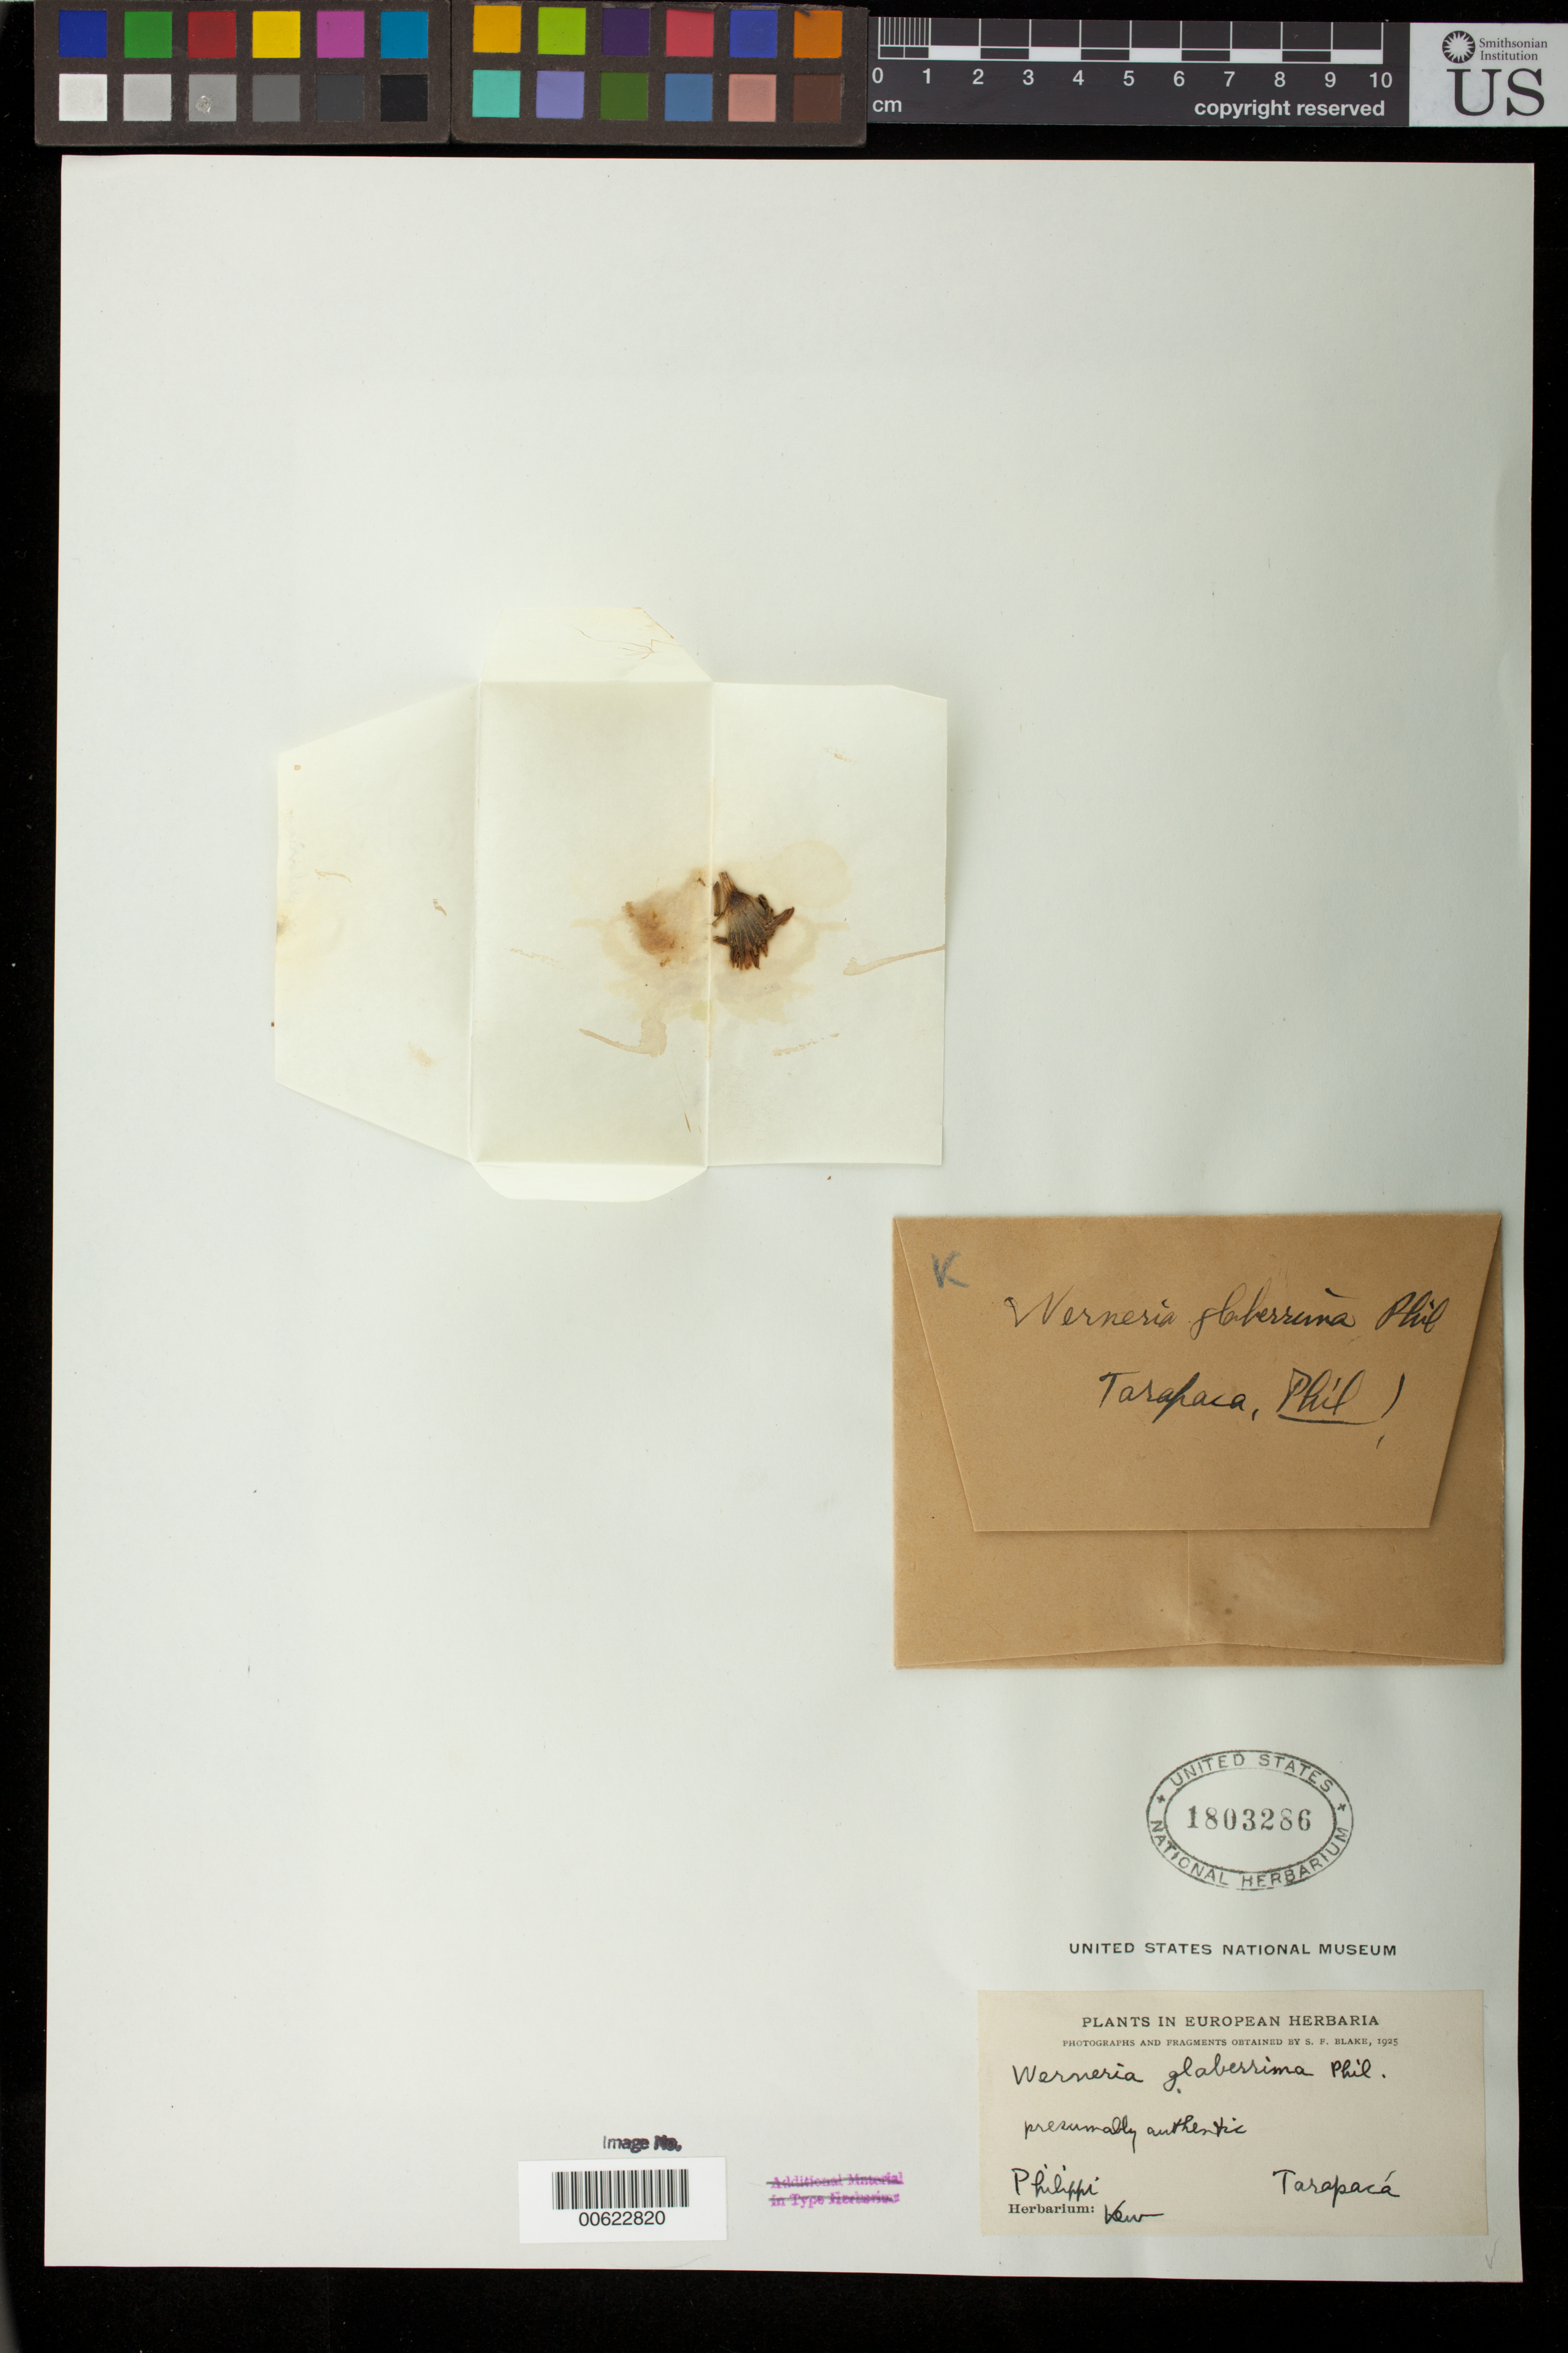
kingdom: Plantae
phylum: Tracheophyta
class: Magnoliopsida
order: Asterales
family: Asteraceae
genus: Werneria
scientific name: Werneria glaberrima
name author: Phil.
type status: Type Collection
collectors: R. A. Philippi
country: Chile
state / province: Tarapacá (I)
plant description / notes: Fragmentary material of type specimen ex herb. Kew. Protologue, "Ad Lindsor lecta"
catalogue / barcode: US 1803286